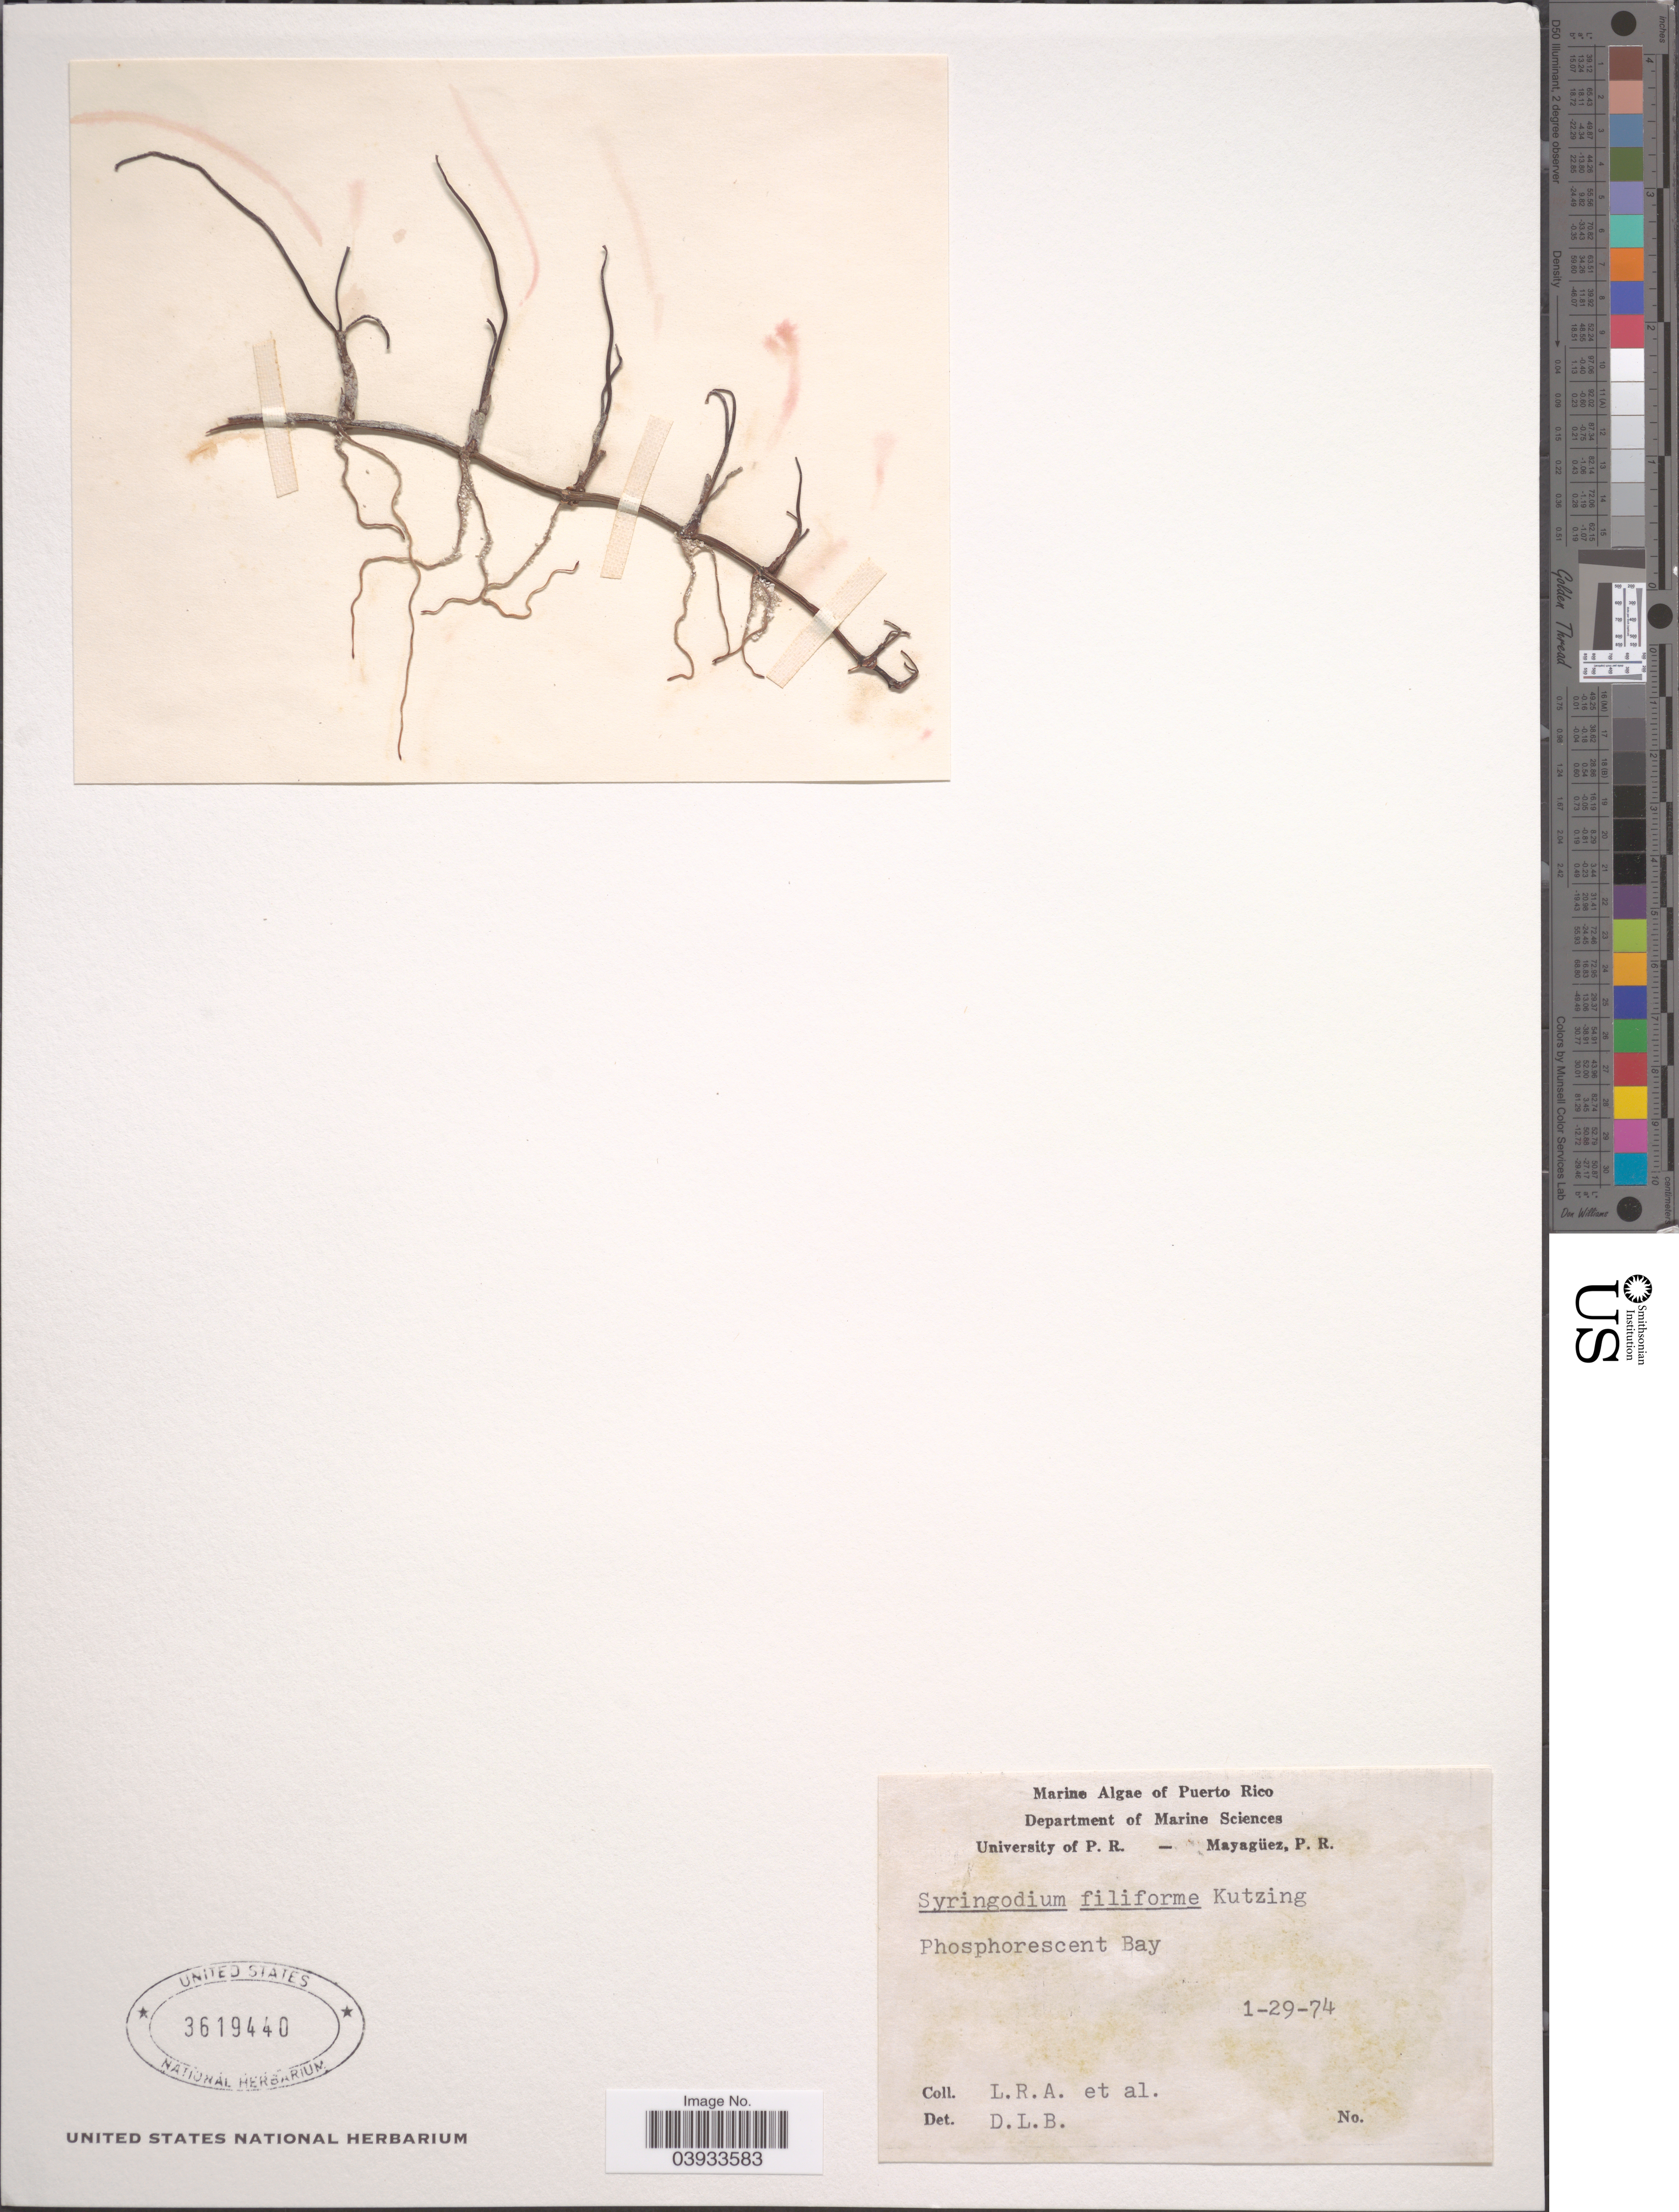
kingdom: Plantae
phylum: Tracheophyta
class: Liliopsida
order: Alismatales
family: Cymodoceaceae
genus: Syringodium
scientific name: Syringodium filiforme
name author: Kütz.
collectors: L. R. A. & et al.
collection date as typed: Transcribed d/m/y: 29/1/74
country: Puerto Rico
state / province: Mayagüez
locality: Phosphorescent Bay.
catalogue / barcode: US 3619440